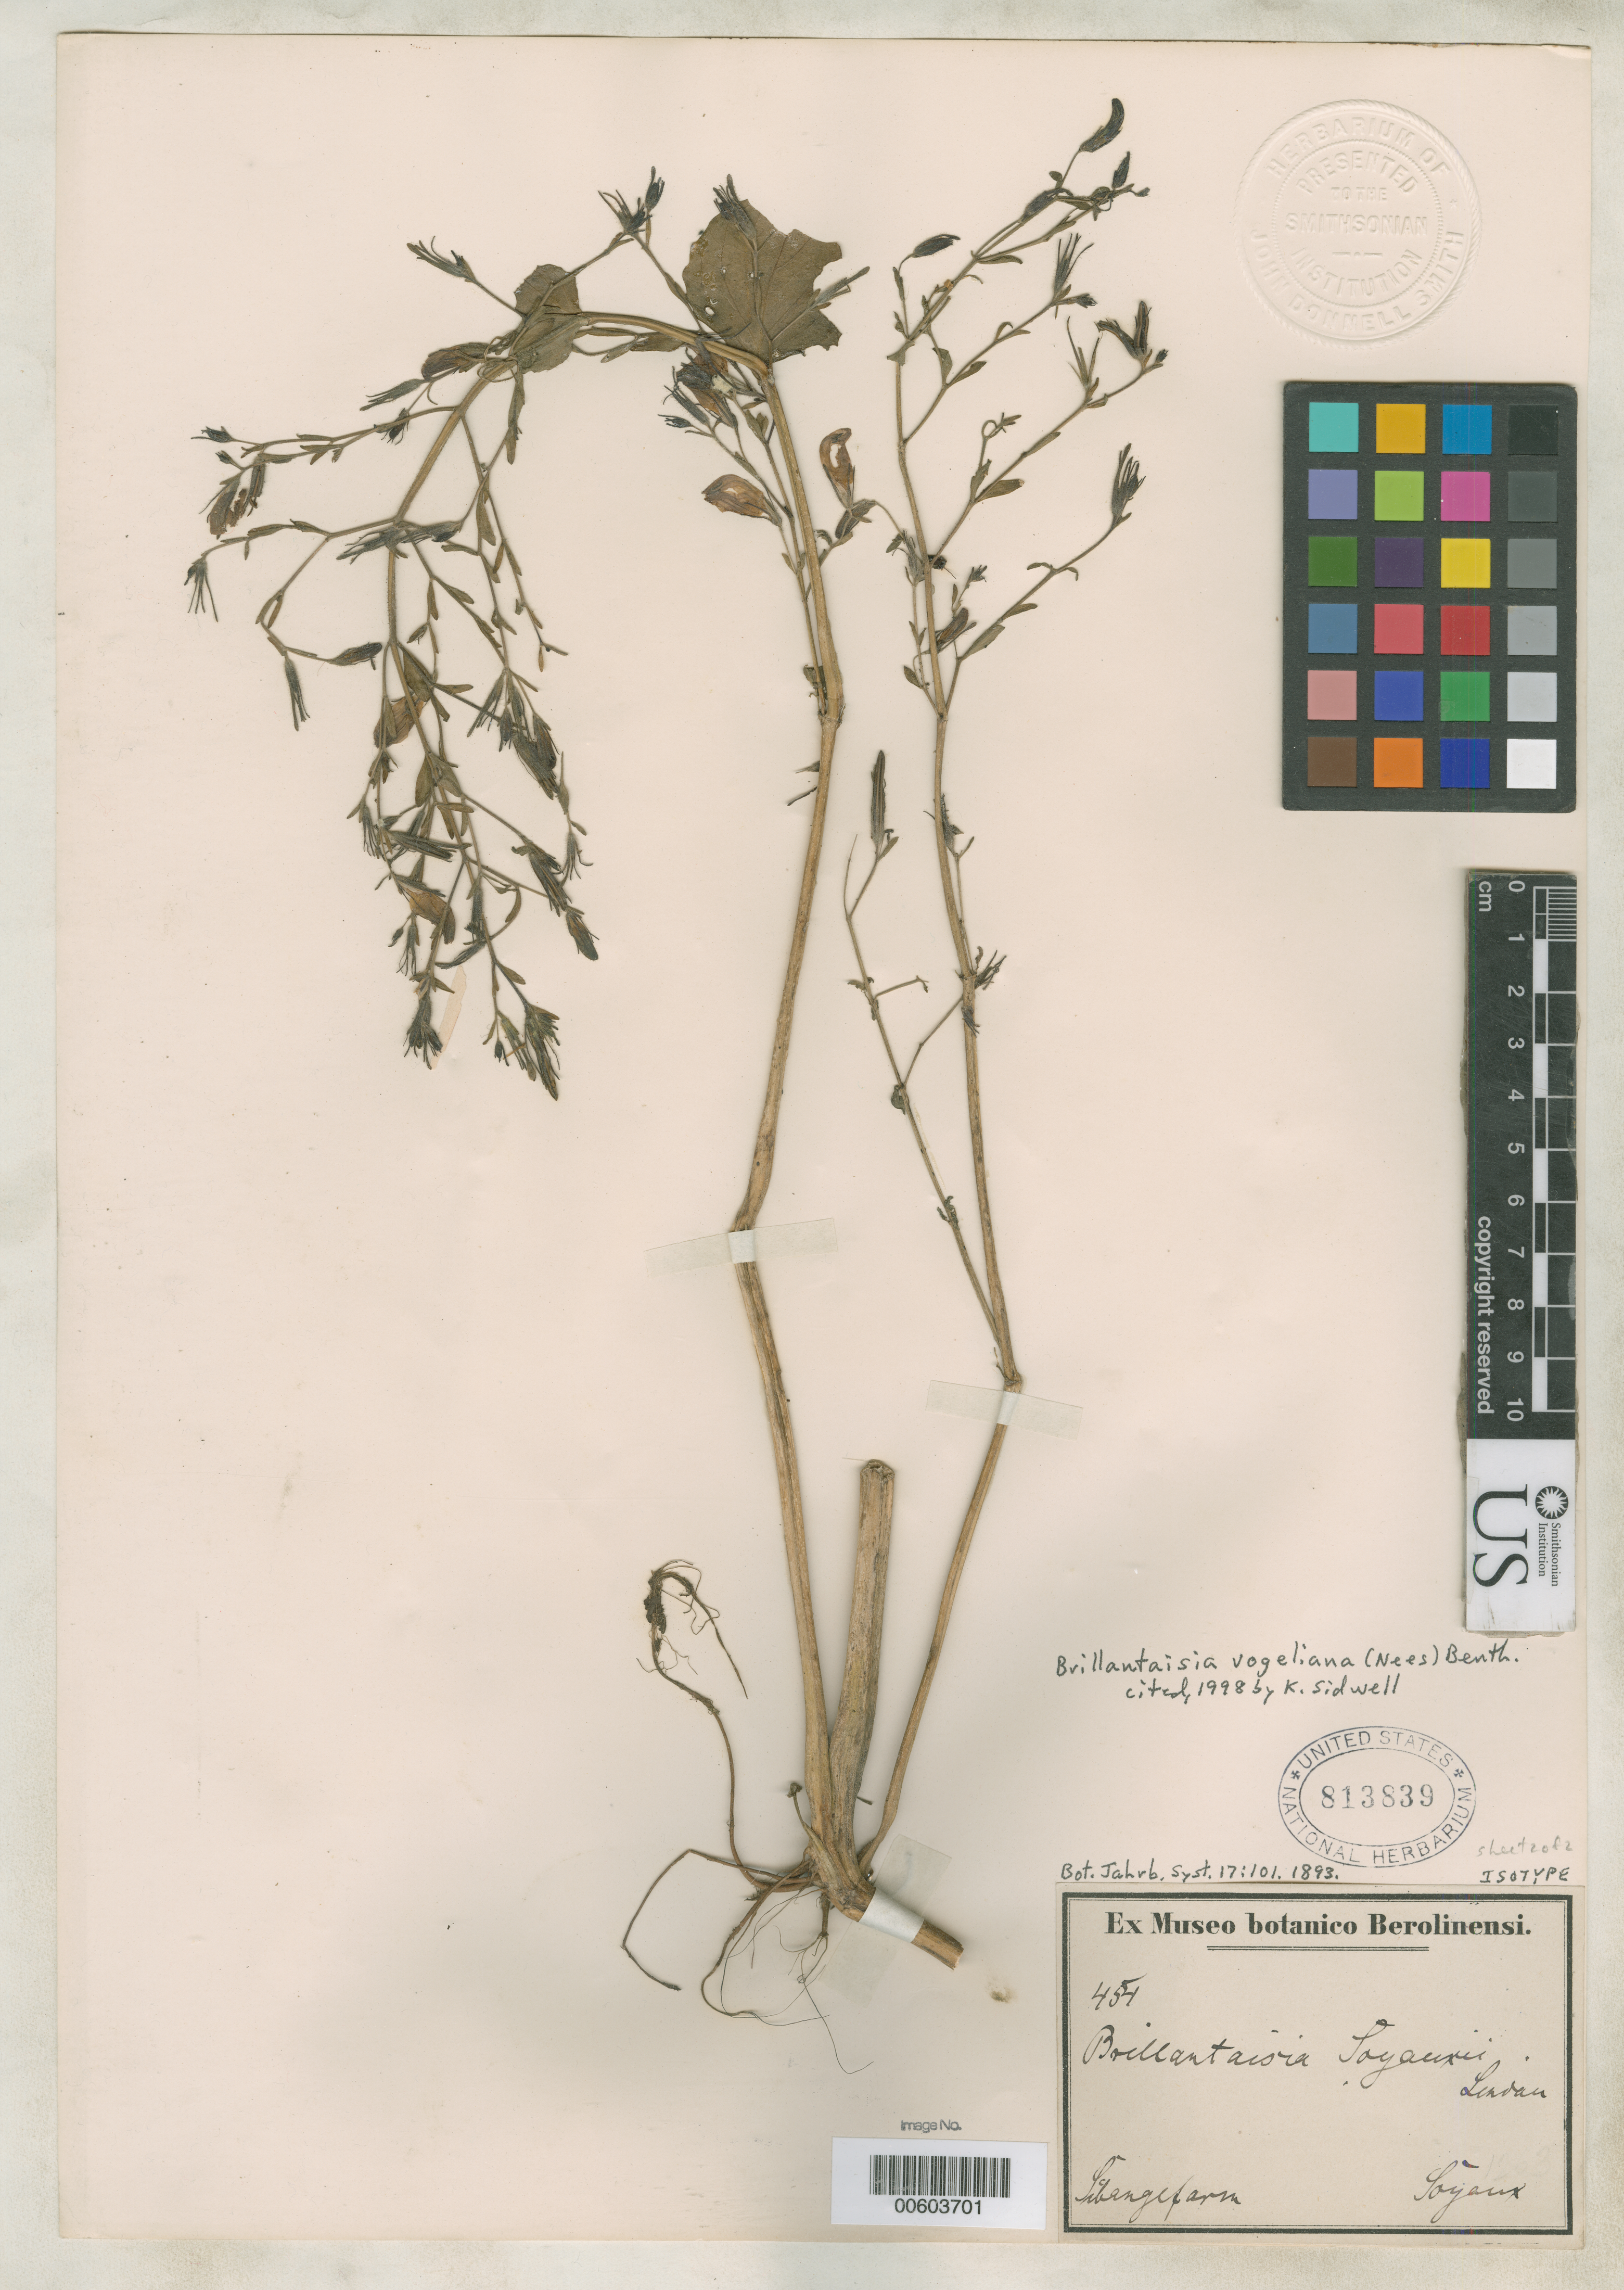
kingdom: Plantae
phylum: Tracheophyta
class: Magnoliopsida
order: Lamiales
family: Acanthaceae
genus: Brillantaisia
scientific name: Brillantaisia soyauxii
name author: Lindau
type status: Isotype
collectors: H. Soyaux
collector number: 454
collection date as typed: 18--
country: Gabon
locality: Sibange Farm.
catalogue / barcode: US 813839